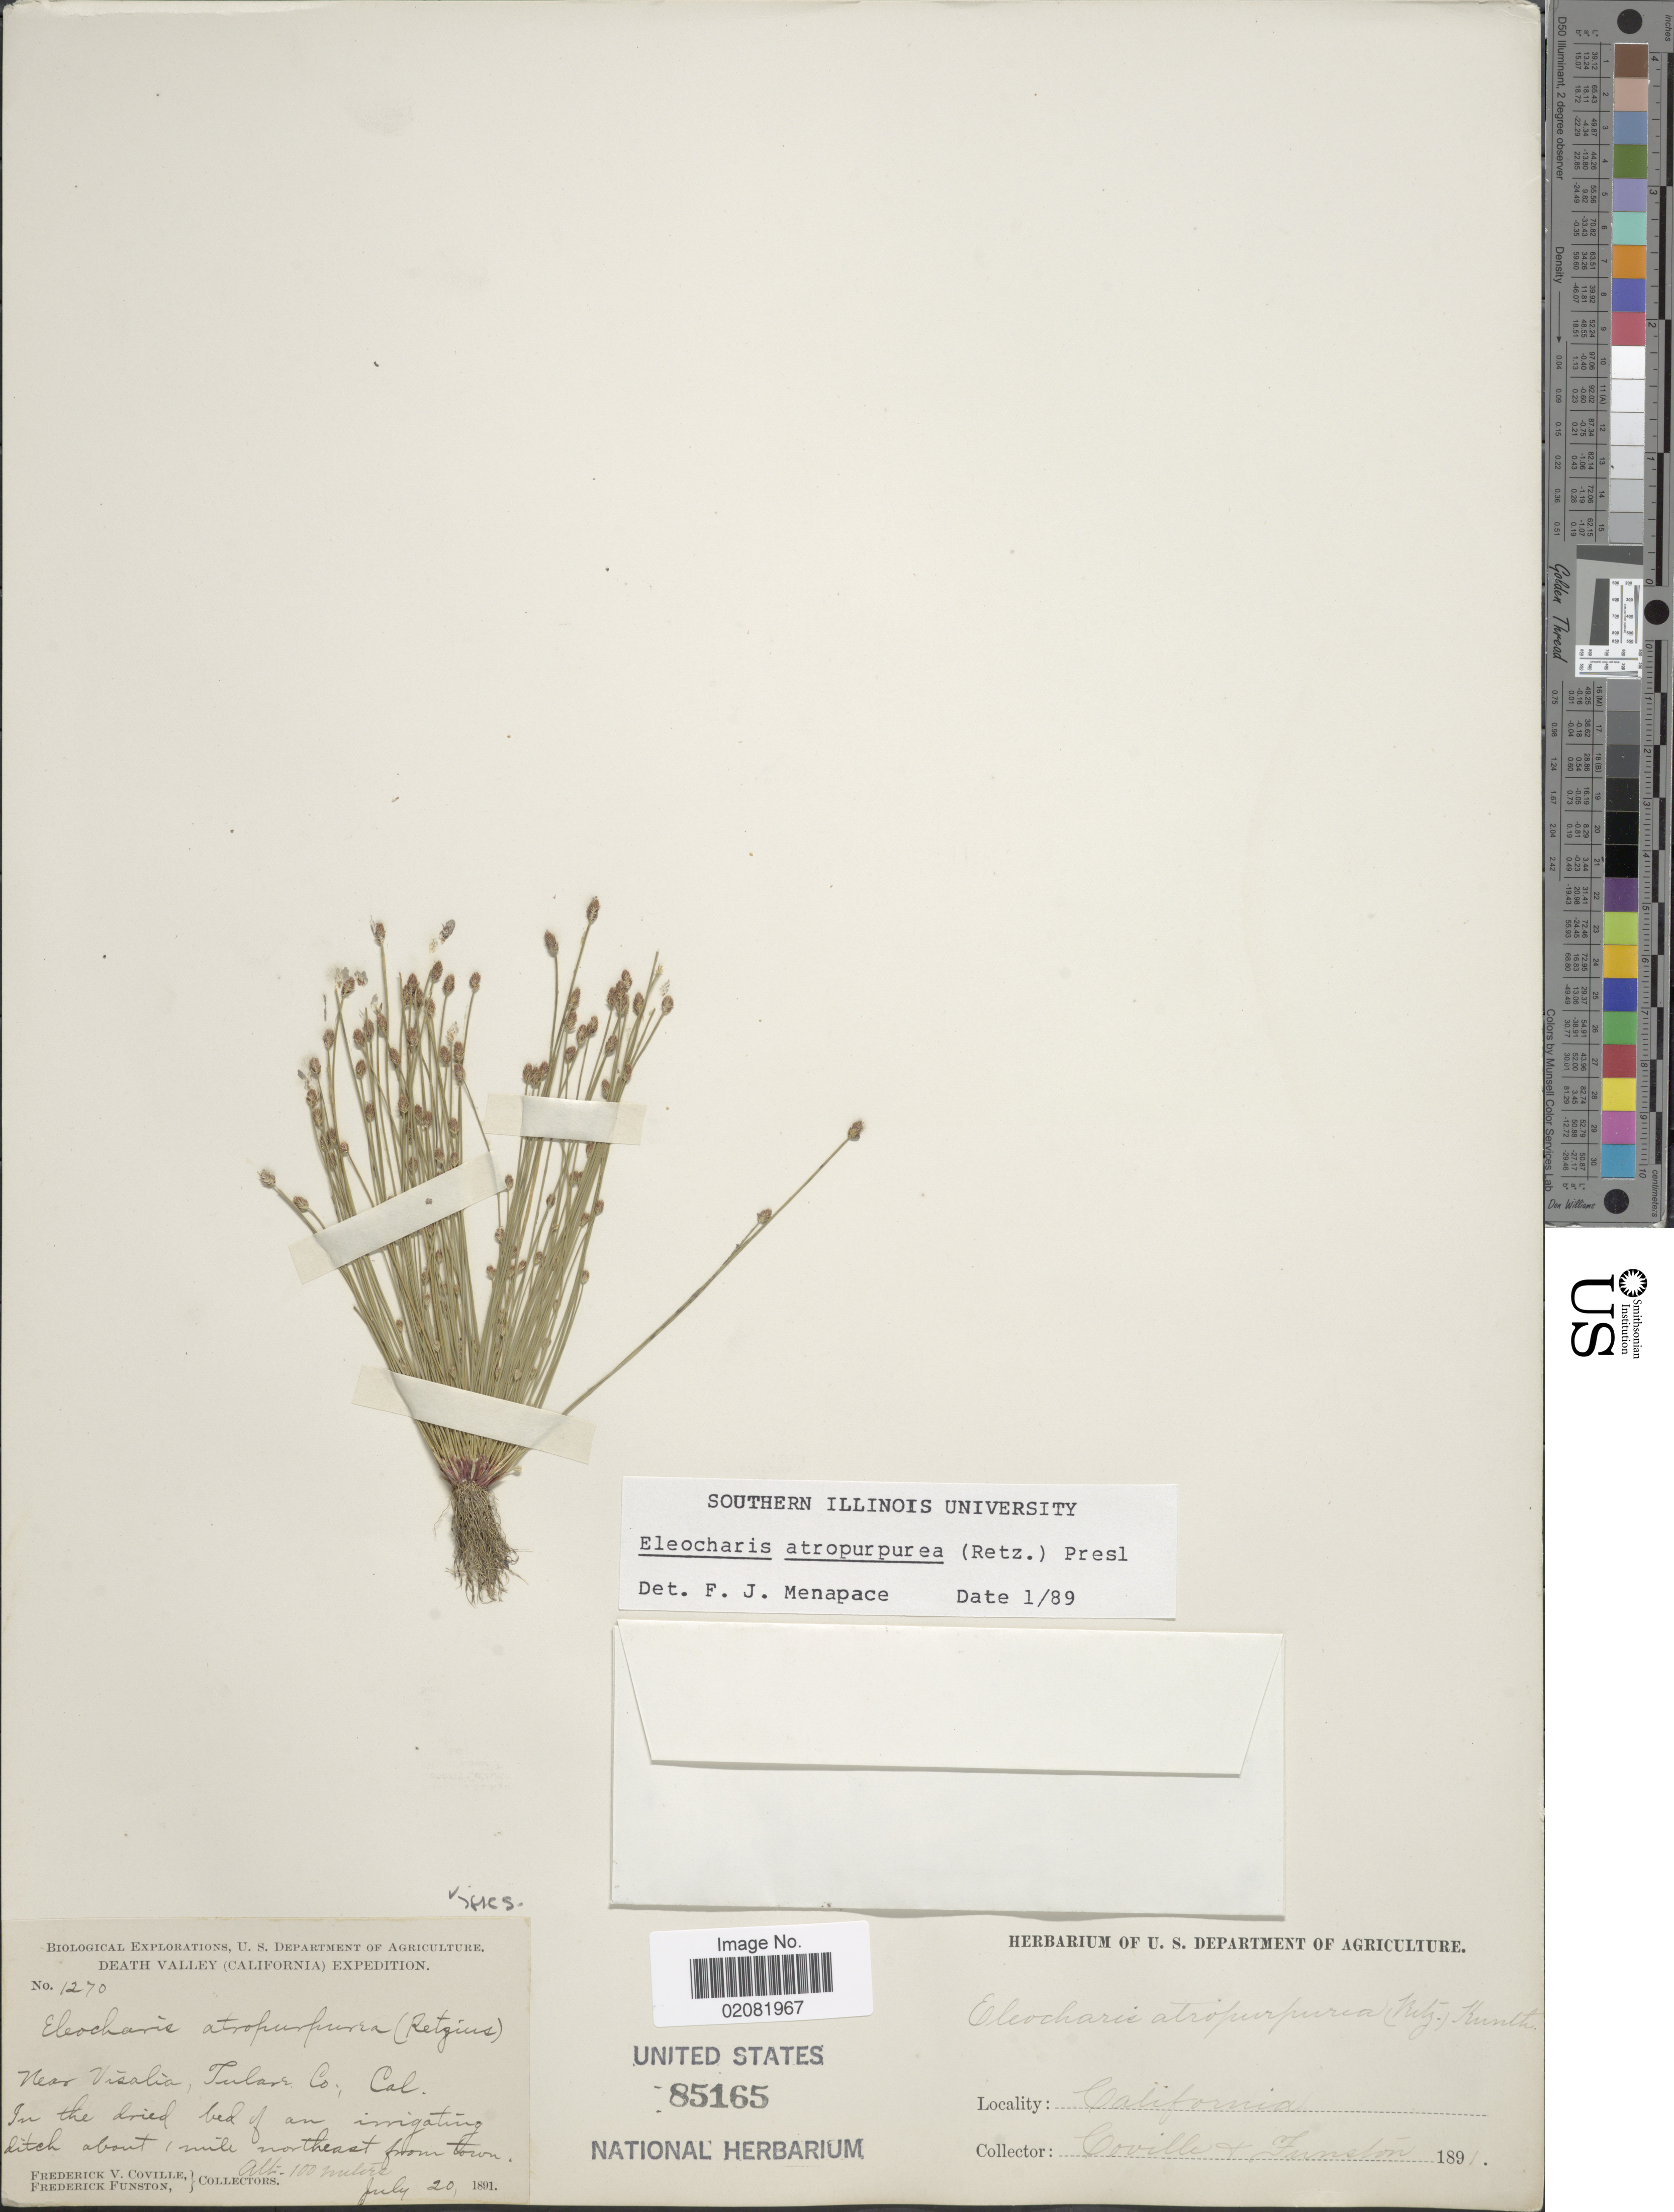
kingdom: Plantae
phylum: Tracheophyta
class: Liliopsida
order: Poales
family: Cyperaceae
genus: Eleocharis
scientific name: Eleocharis atropurpurea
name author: (Retz.) J. Presl & C. Presl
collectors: F. V. Coville & F. Funston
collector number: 1270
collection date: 1891-07-20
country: United States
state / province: California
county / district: Tulare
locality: Near Visalia, Tular Co. About 1 mile northeast from town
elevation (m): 100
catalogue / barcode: US 85165